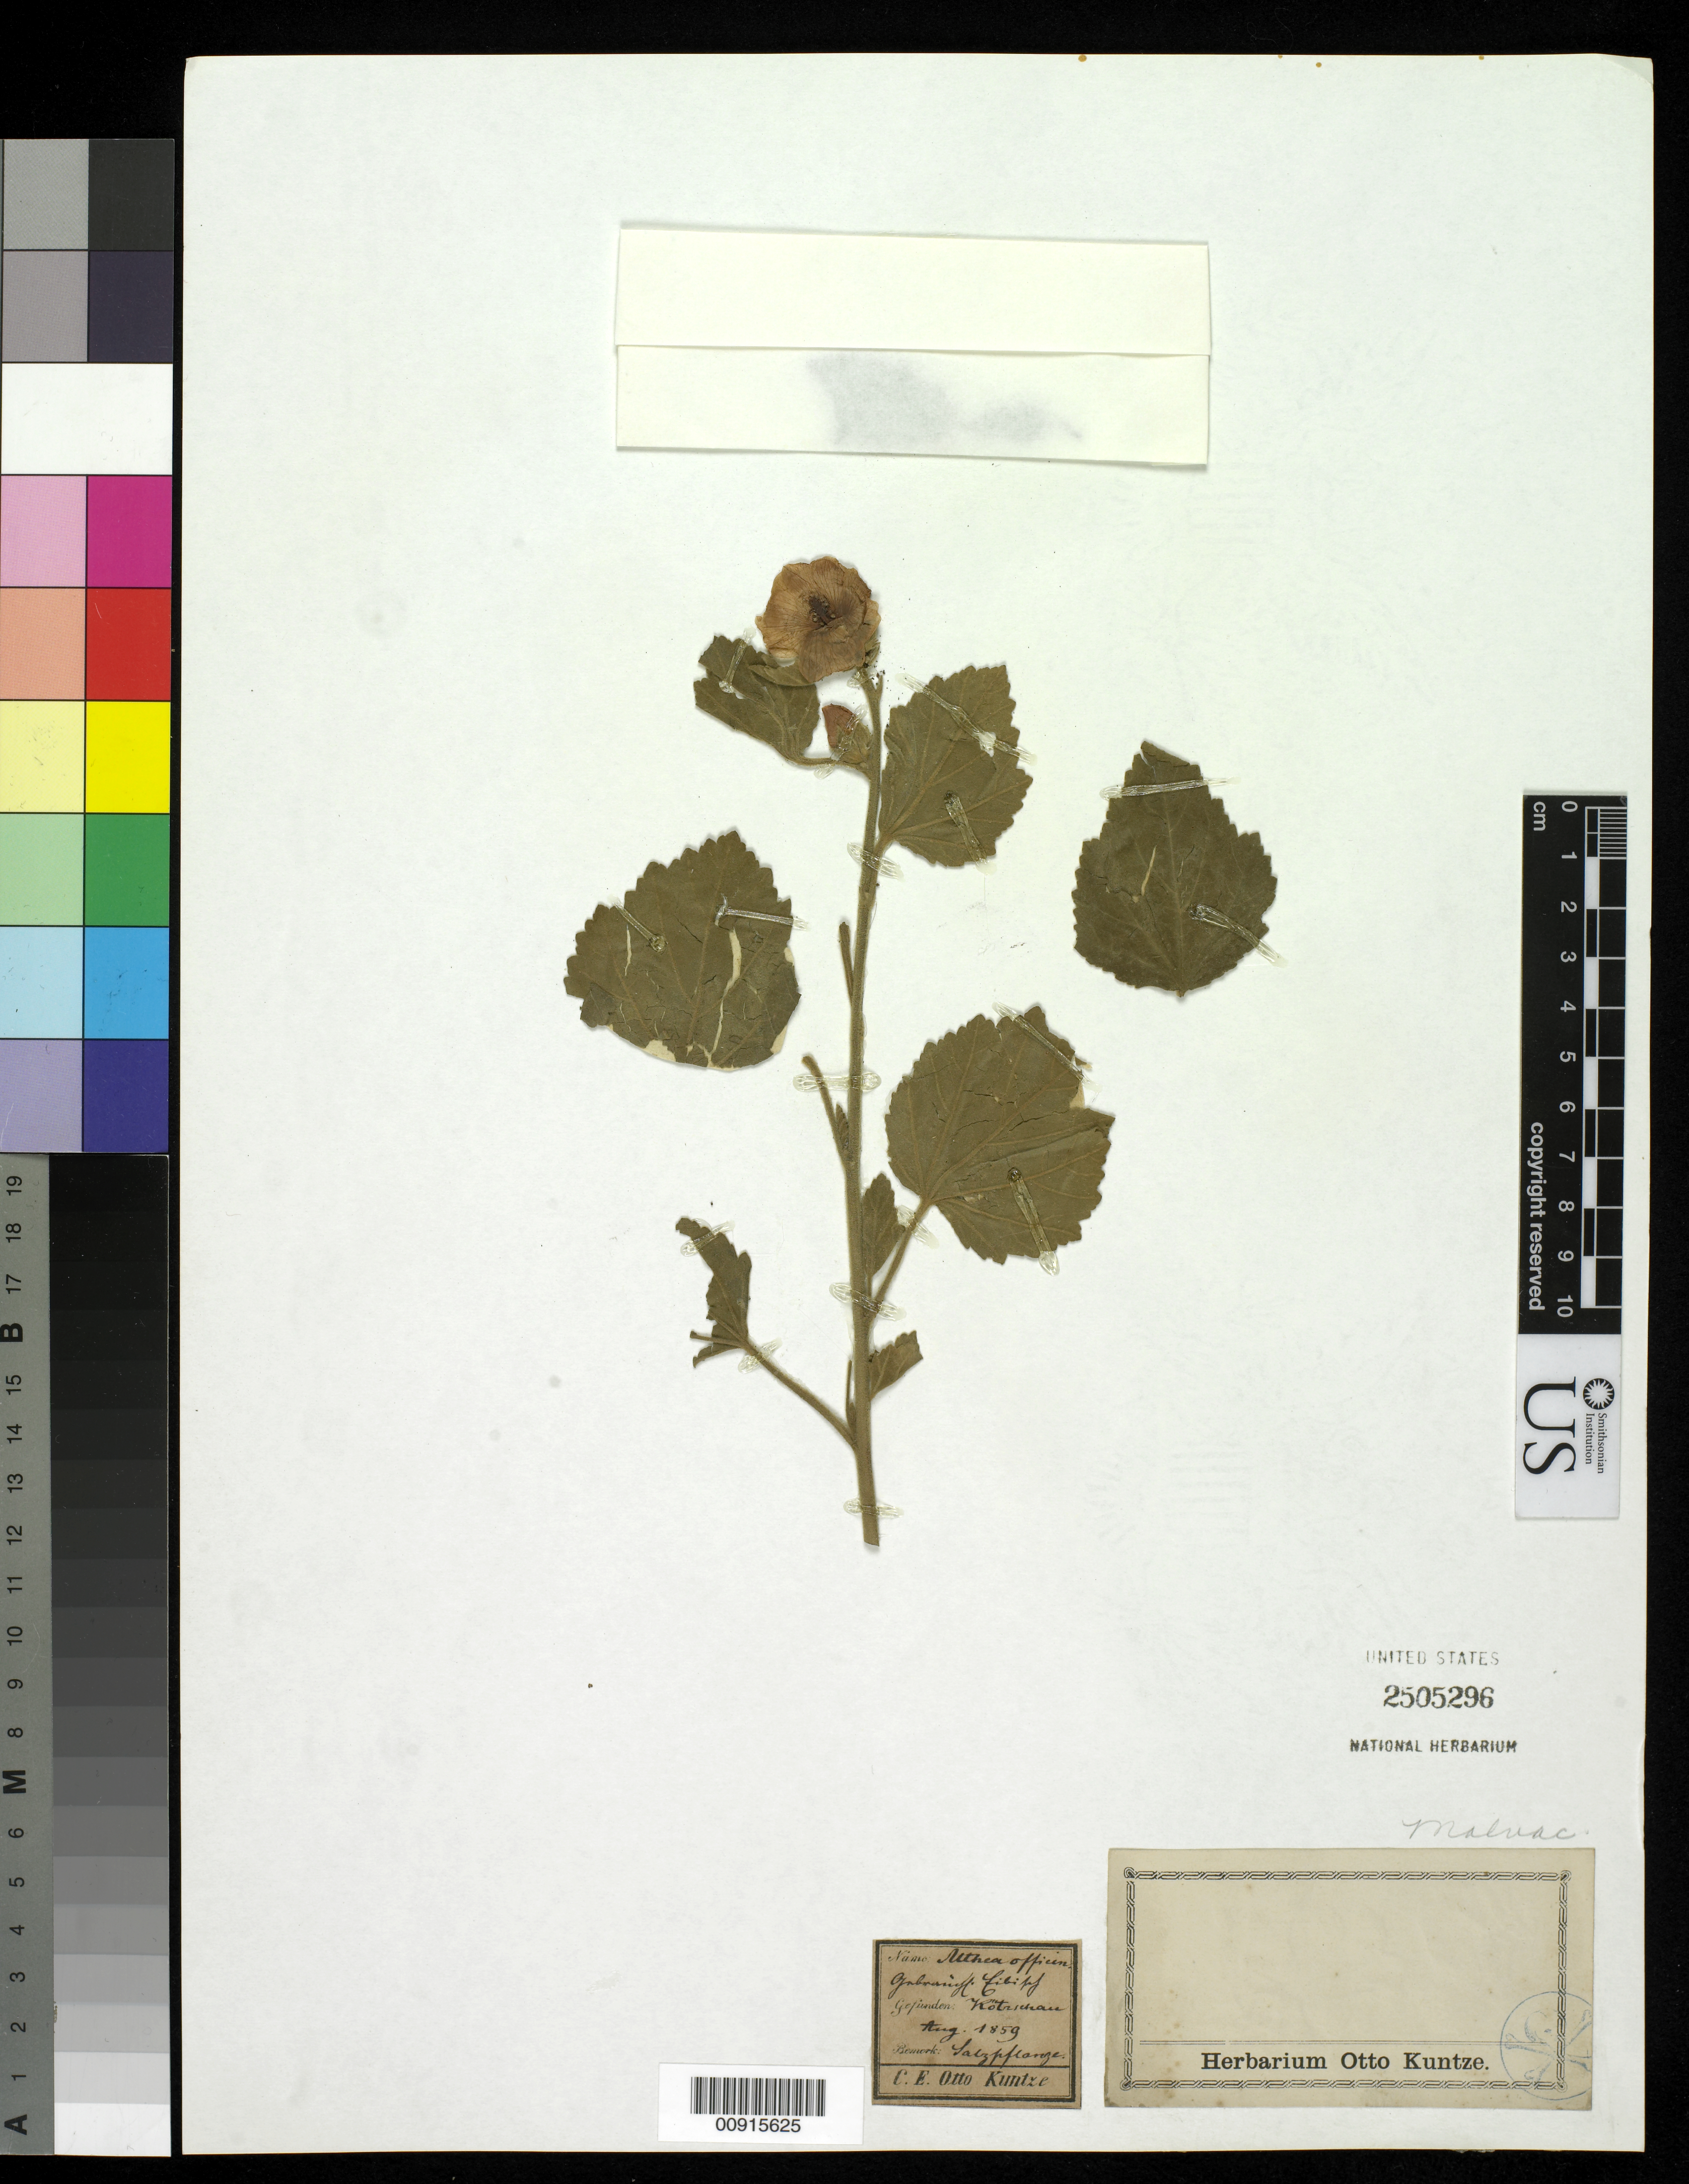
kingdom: Plantae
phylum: Tracheophyta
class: Magnoliopsida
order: Malvales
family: Malvaceae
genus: Althaea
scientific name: Althaea officinalis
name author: L.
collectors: C.E.O. Kuntze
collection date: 1859-08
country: Germany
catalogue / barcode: US 2505296